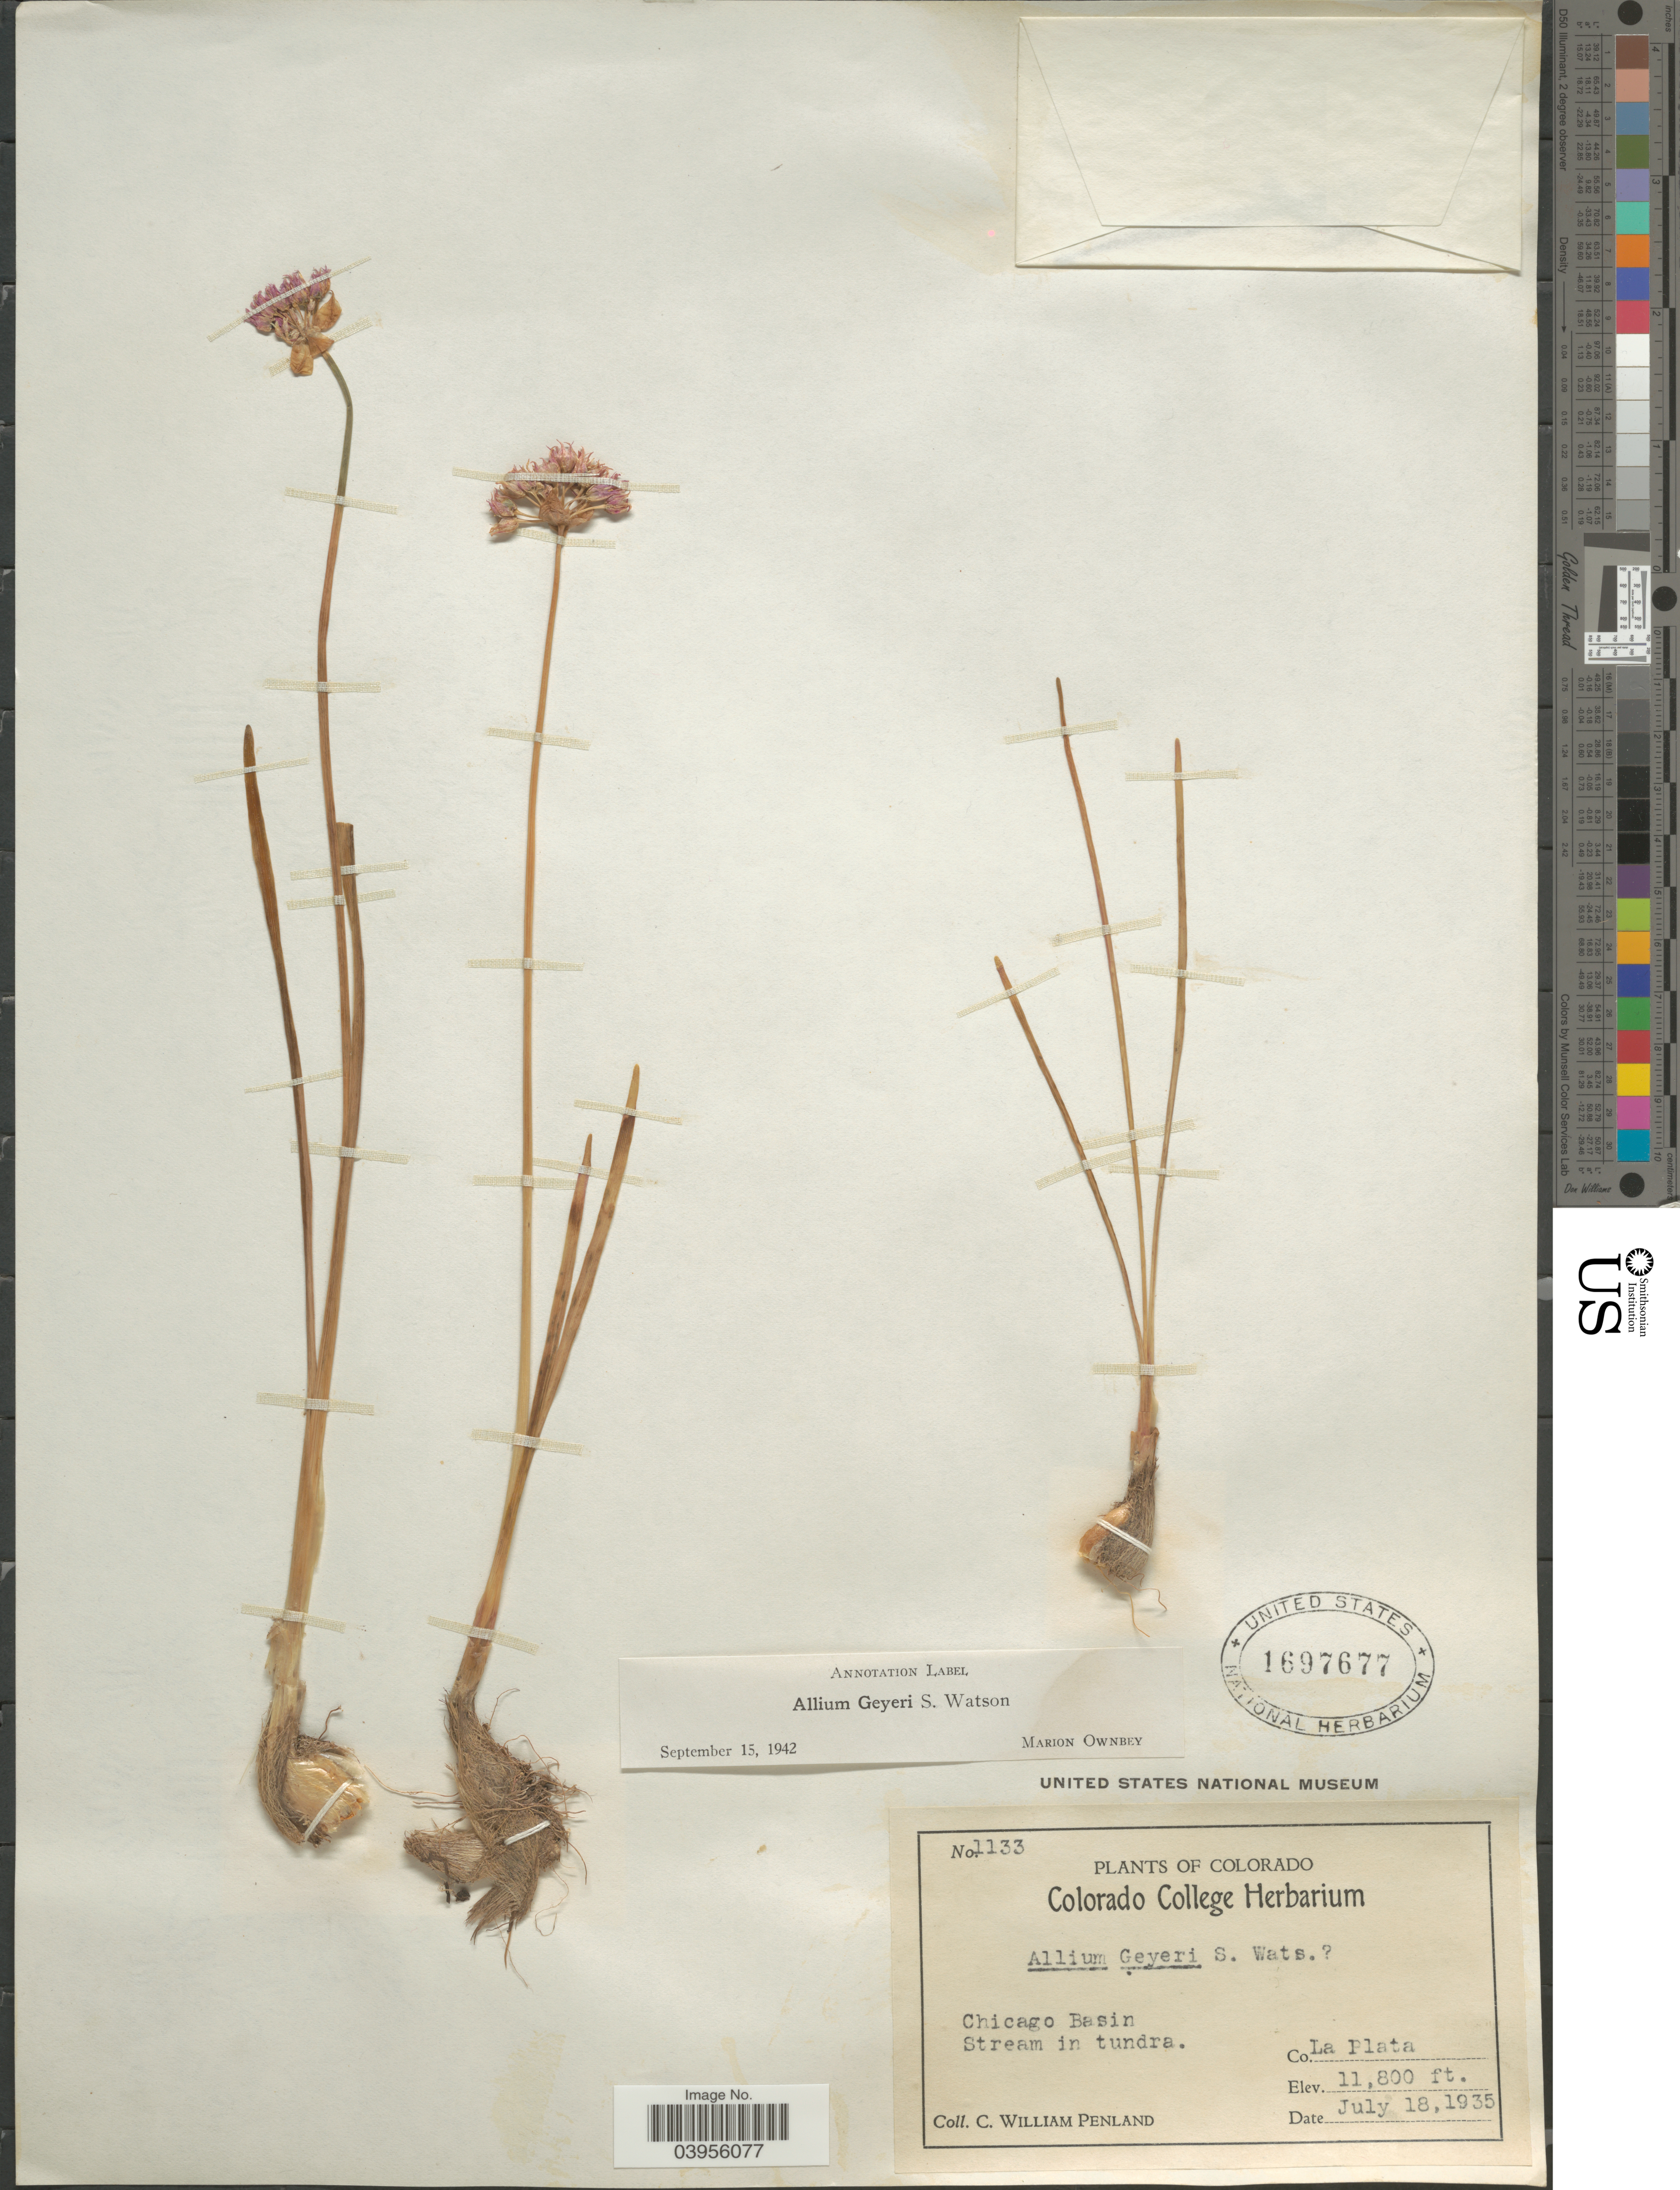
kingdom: Plantae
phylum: Tracheophyta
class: Liliopsida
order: Asparagales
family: Amaryllidaceae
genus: Allium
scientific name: Allium geyeri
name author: S. Watson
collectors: C. W. Penland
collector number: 1133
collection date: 1935-07-18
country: United States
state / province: Colorado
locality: Chicago Basin. Stream in tundra. Co. La Plata.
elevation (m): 3597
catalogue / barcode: US 1697677